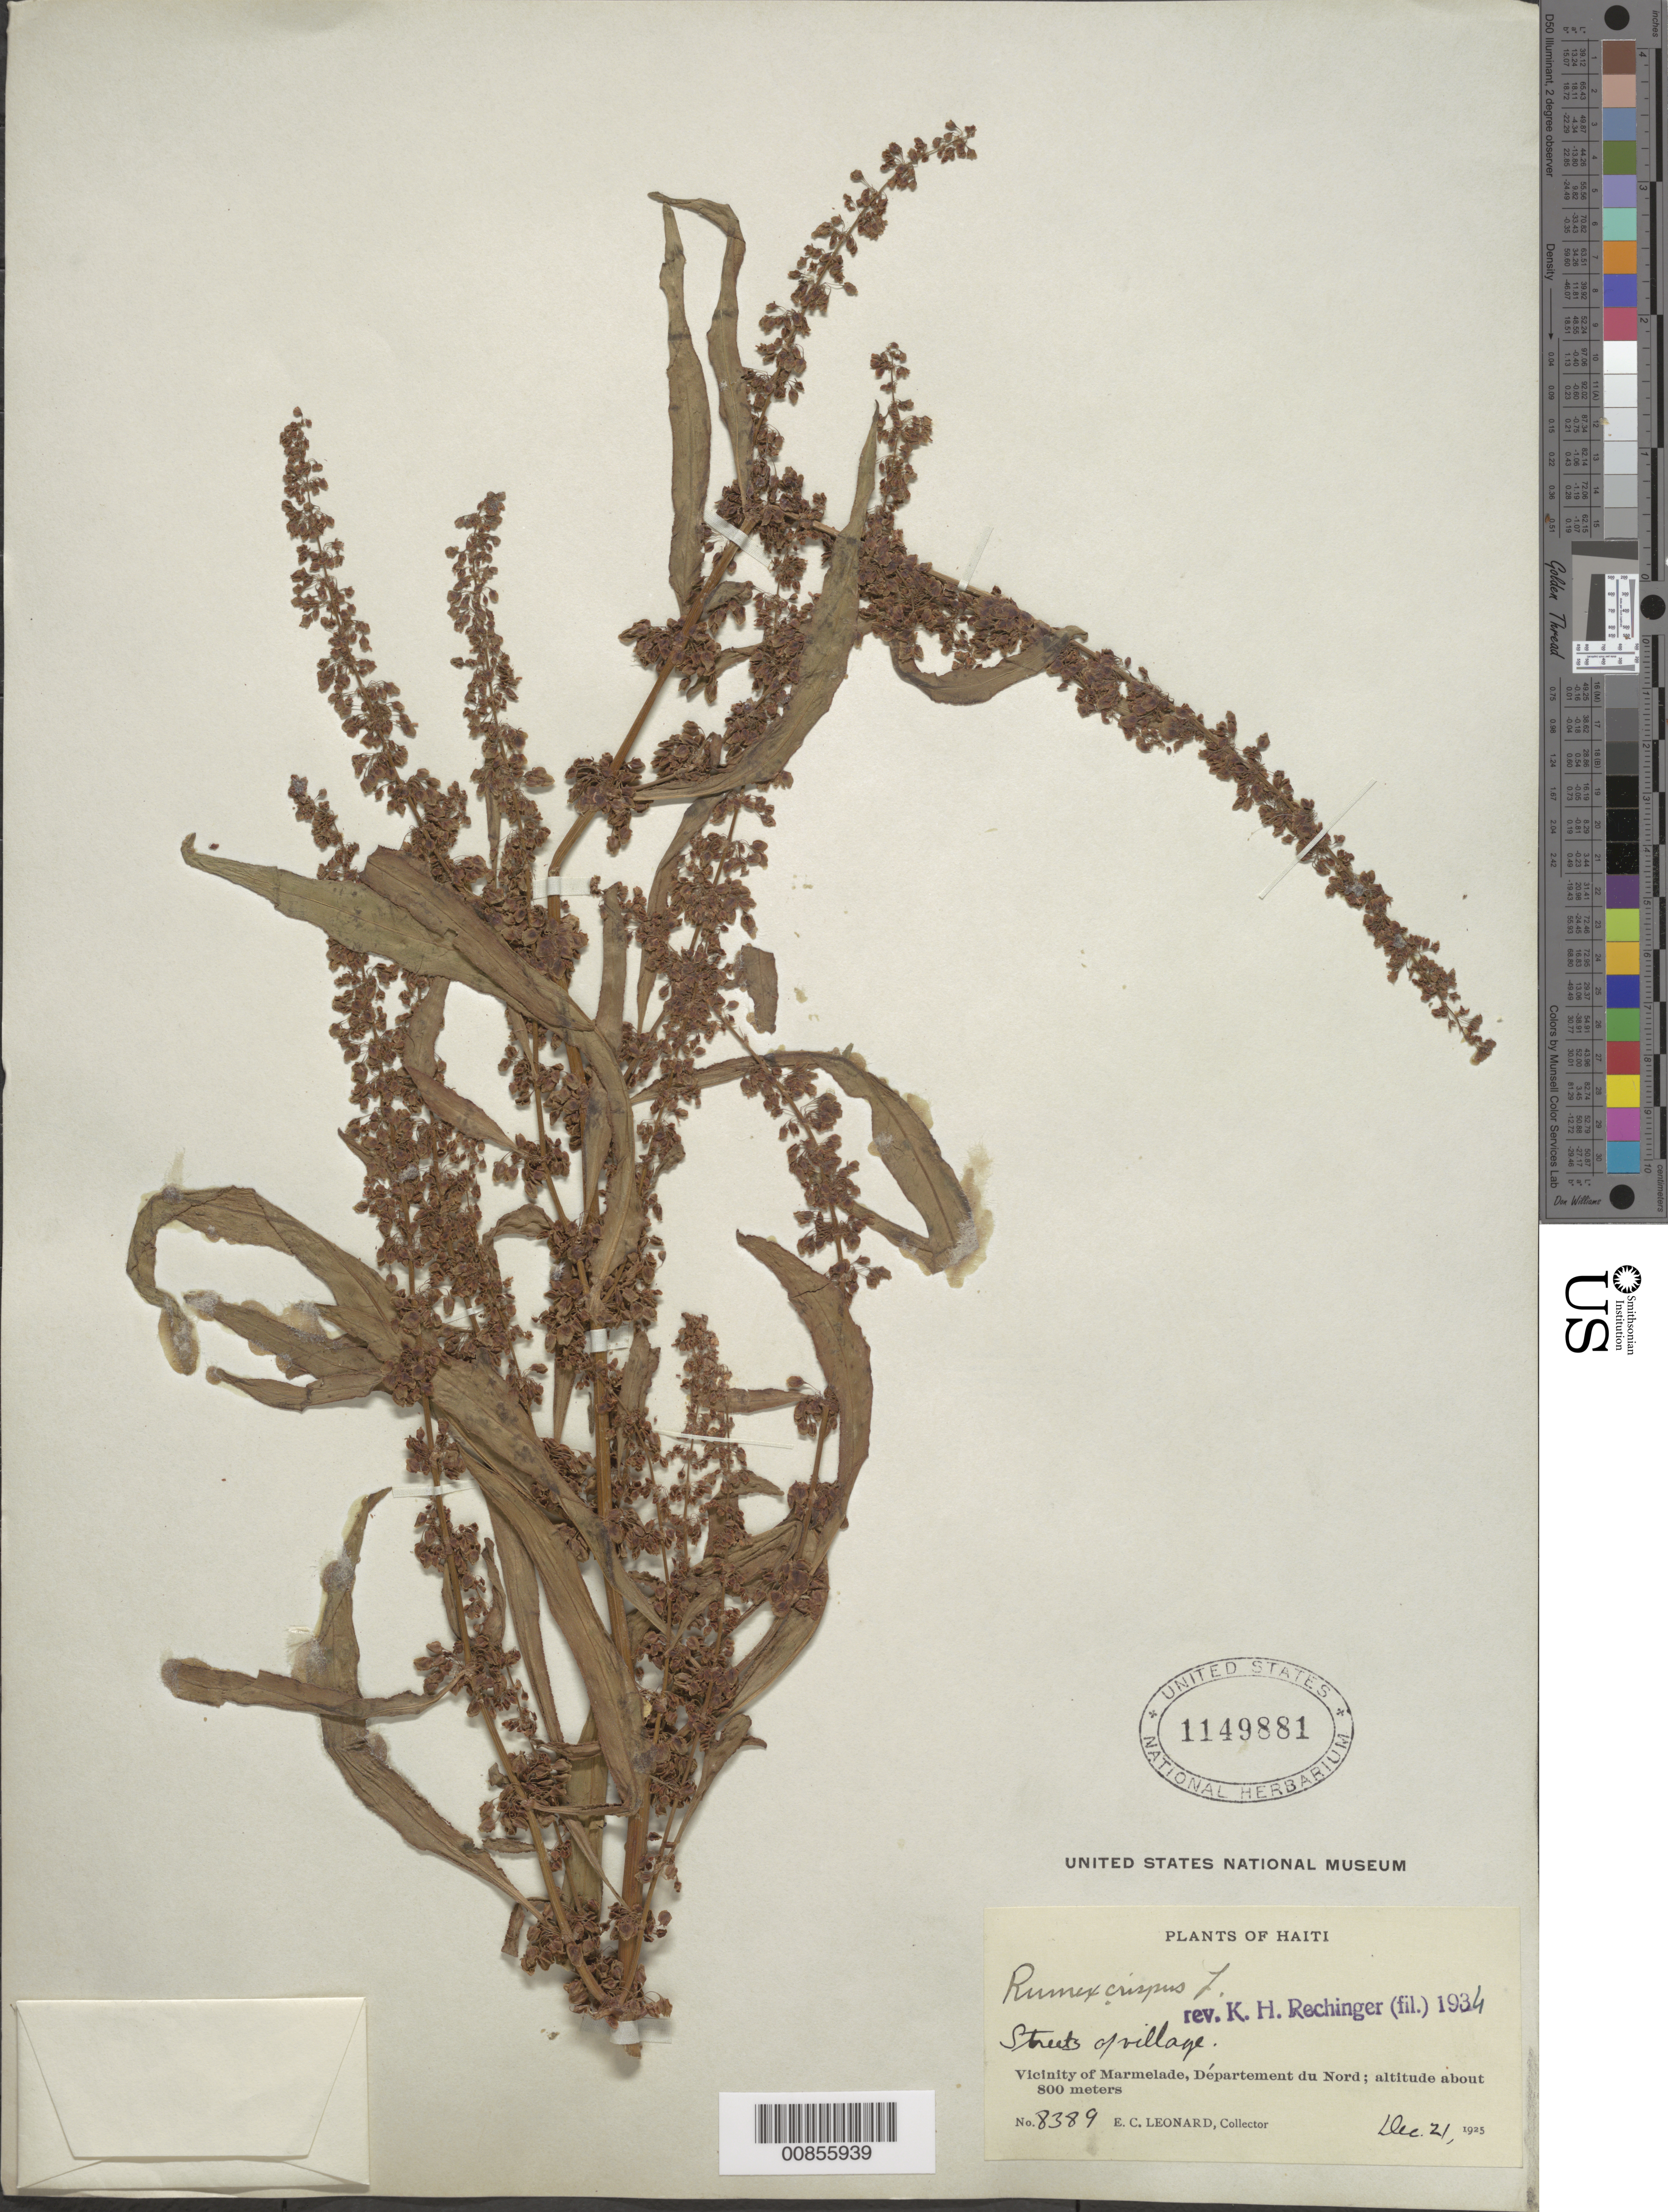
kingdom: Plantae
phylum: Tracheophyta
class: Magnoliopsida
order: Caryophyllales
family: Polygonaceae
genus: Rumex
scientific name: Rumex crispus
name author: L.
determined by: Rechinger, K. H.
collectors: E. C. Leonard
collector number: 8389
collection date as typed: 21 Dec 1925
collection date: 1925-12-21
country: Haiti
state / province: Nord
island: Hispaniola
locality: Vicinity of Marmelade. Streets of village.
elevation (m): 800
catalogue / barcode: US 1149881